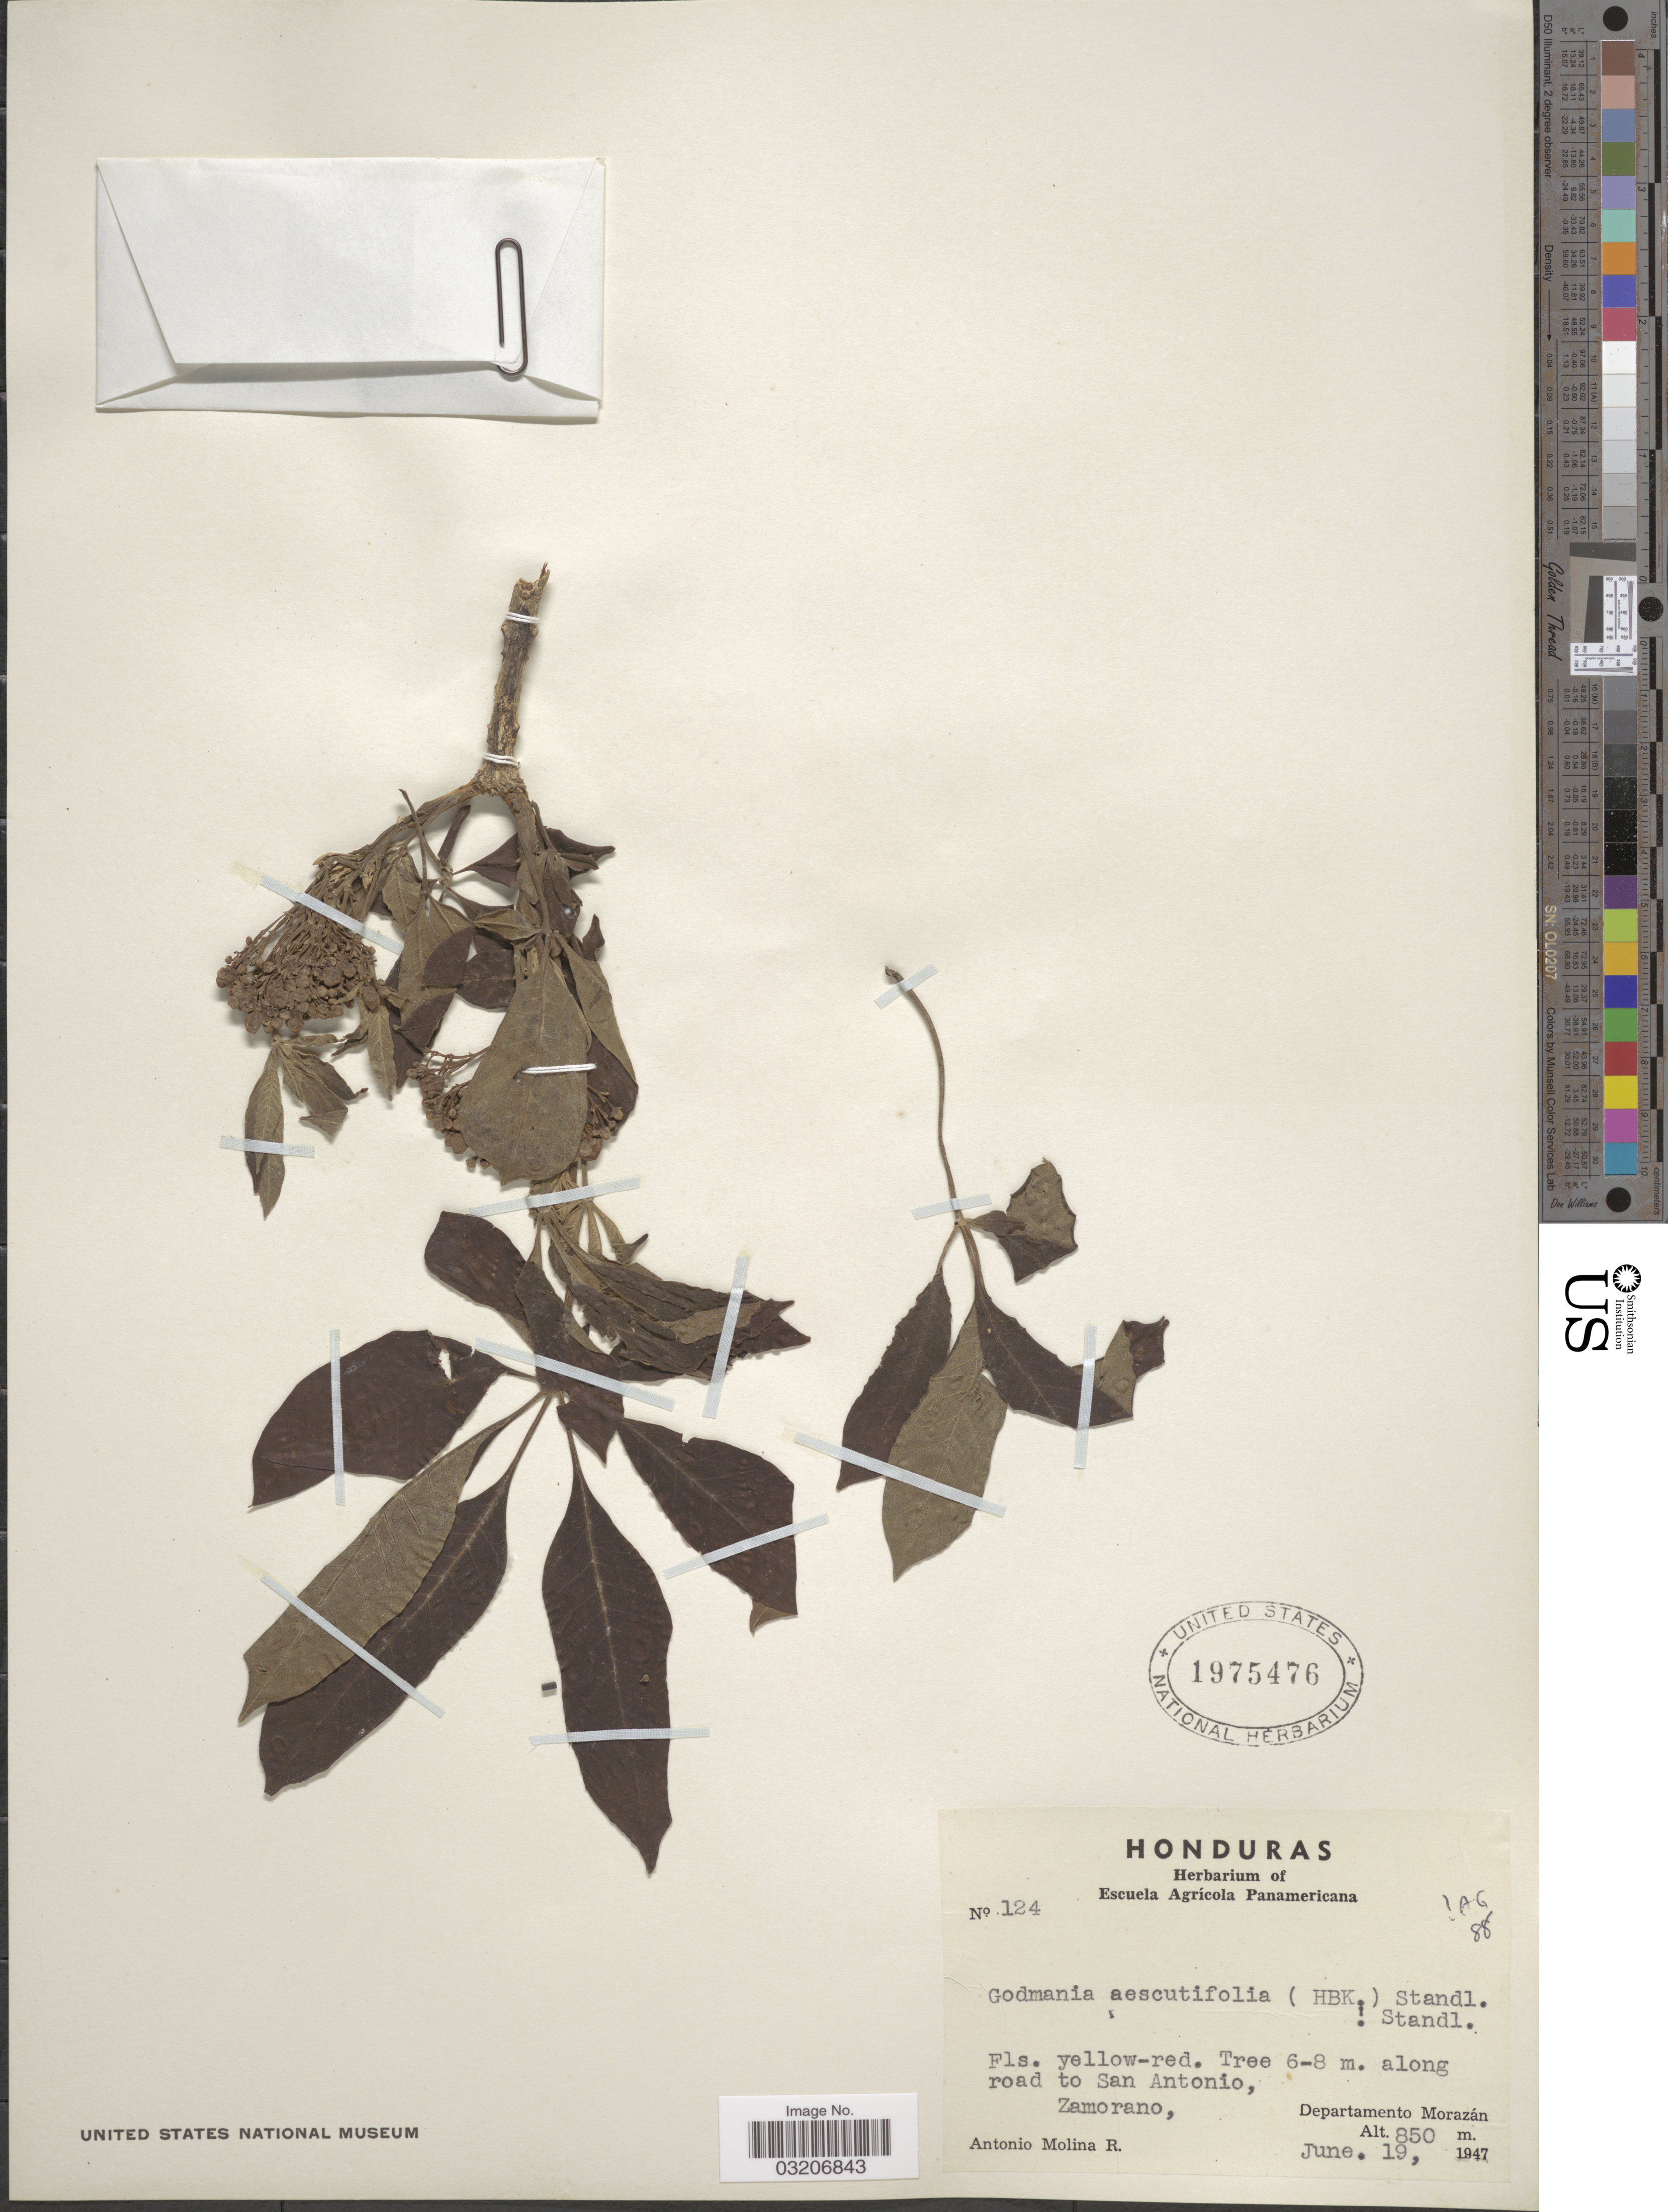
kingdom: Plantae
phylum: Tracheophyta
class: Magnoliopsida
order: Lamiales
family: Bignoniaceae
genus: Godmania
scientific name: Godmania aesculifolia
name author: Standl.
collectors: A. Molina R.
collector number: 124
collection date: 1947-06-19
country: Honduras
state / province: Fco. Morazán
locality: Along road to San Antonio, Zamorano, Departamento Morazán.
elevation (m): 850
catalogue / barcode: US 1975476